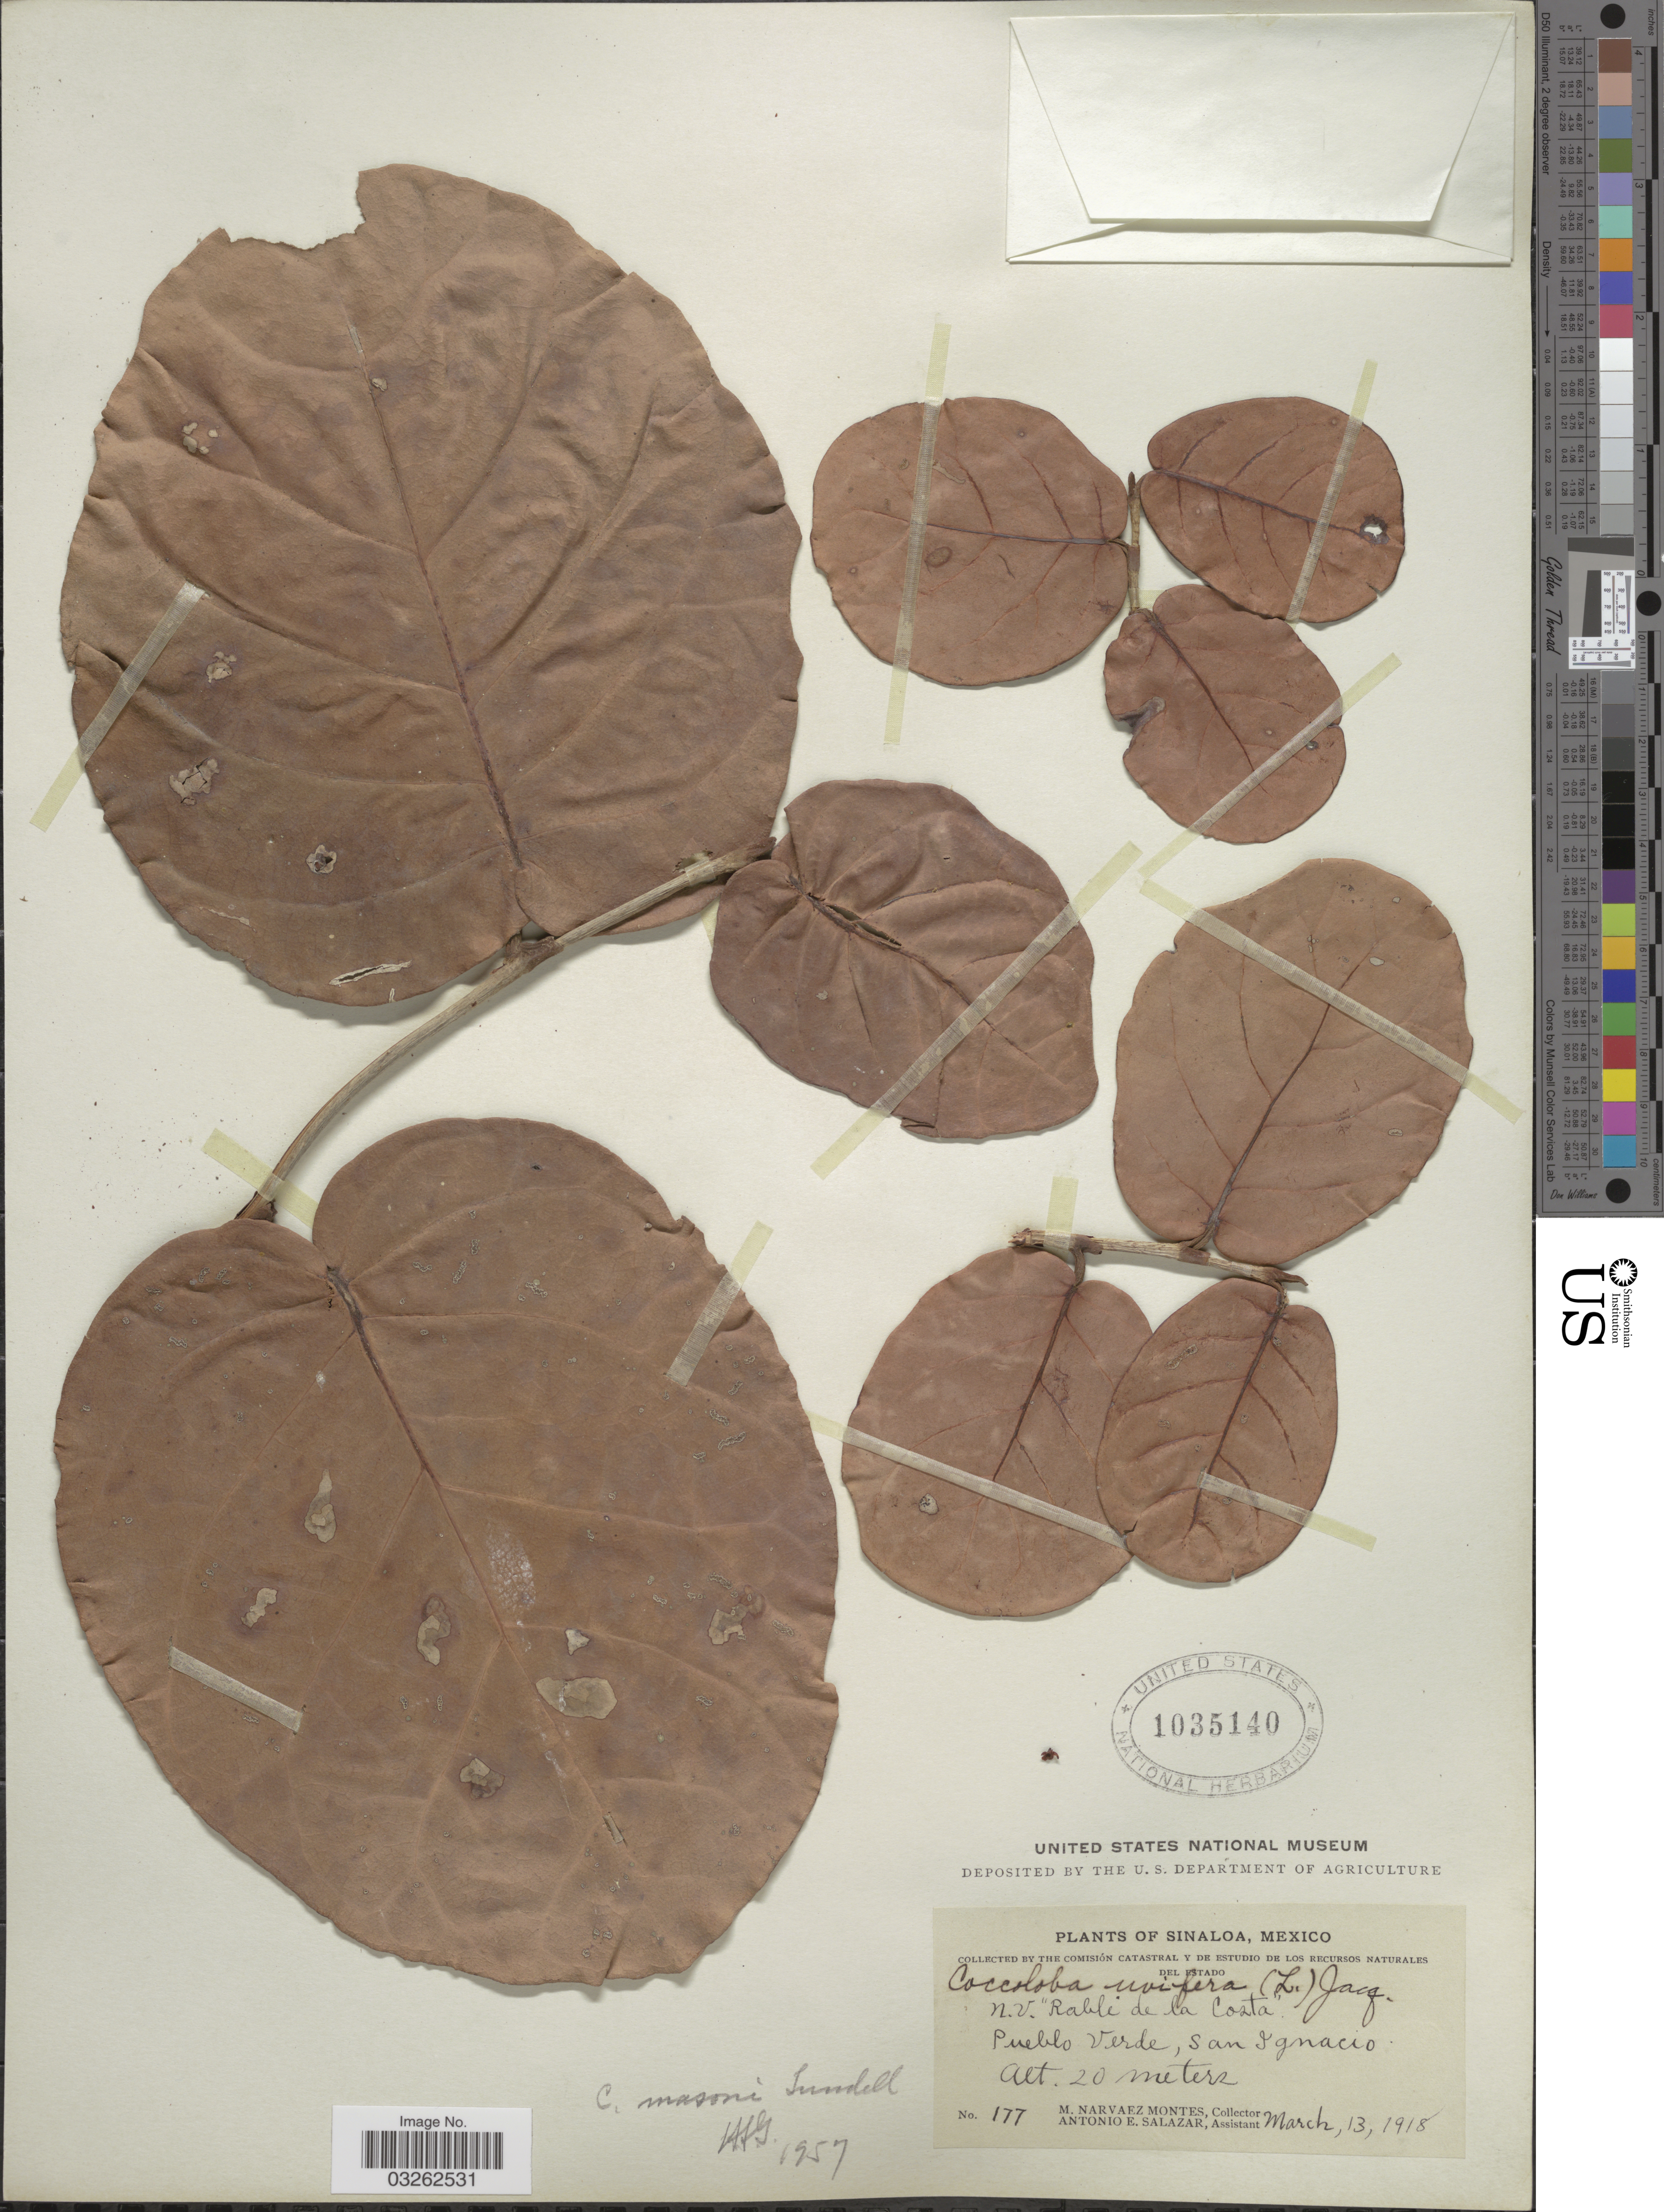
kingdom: Plantae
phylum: Tracheophyta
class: Magnoliopsida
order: Caryophyllales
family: Polygonaceae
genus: Coccoloba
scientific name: Coccoloba barbadensis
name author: Jacq.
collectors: M. Navarez Montes & A. E. Salazar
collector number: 177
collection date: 1918-03-13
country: Mexico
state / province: Sinaloa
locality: Pueblo Verde, San Ignacio.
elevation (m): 20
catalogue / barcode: US 1035140